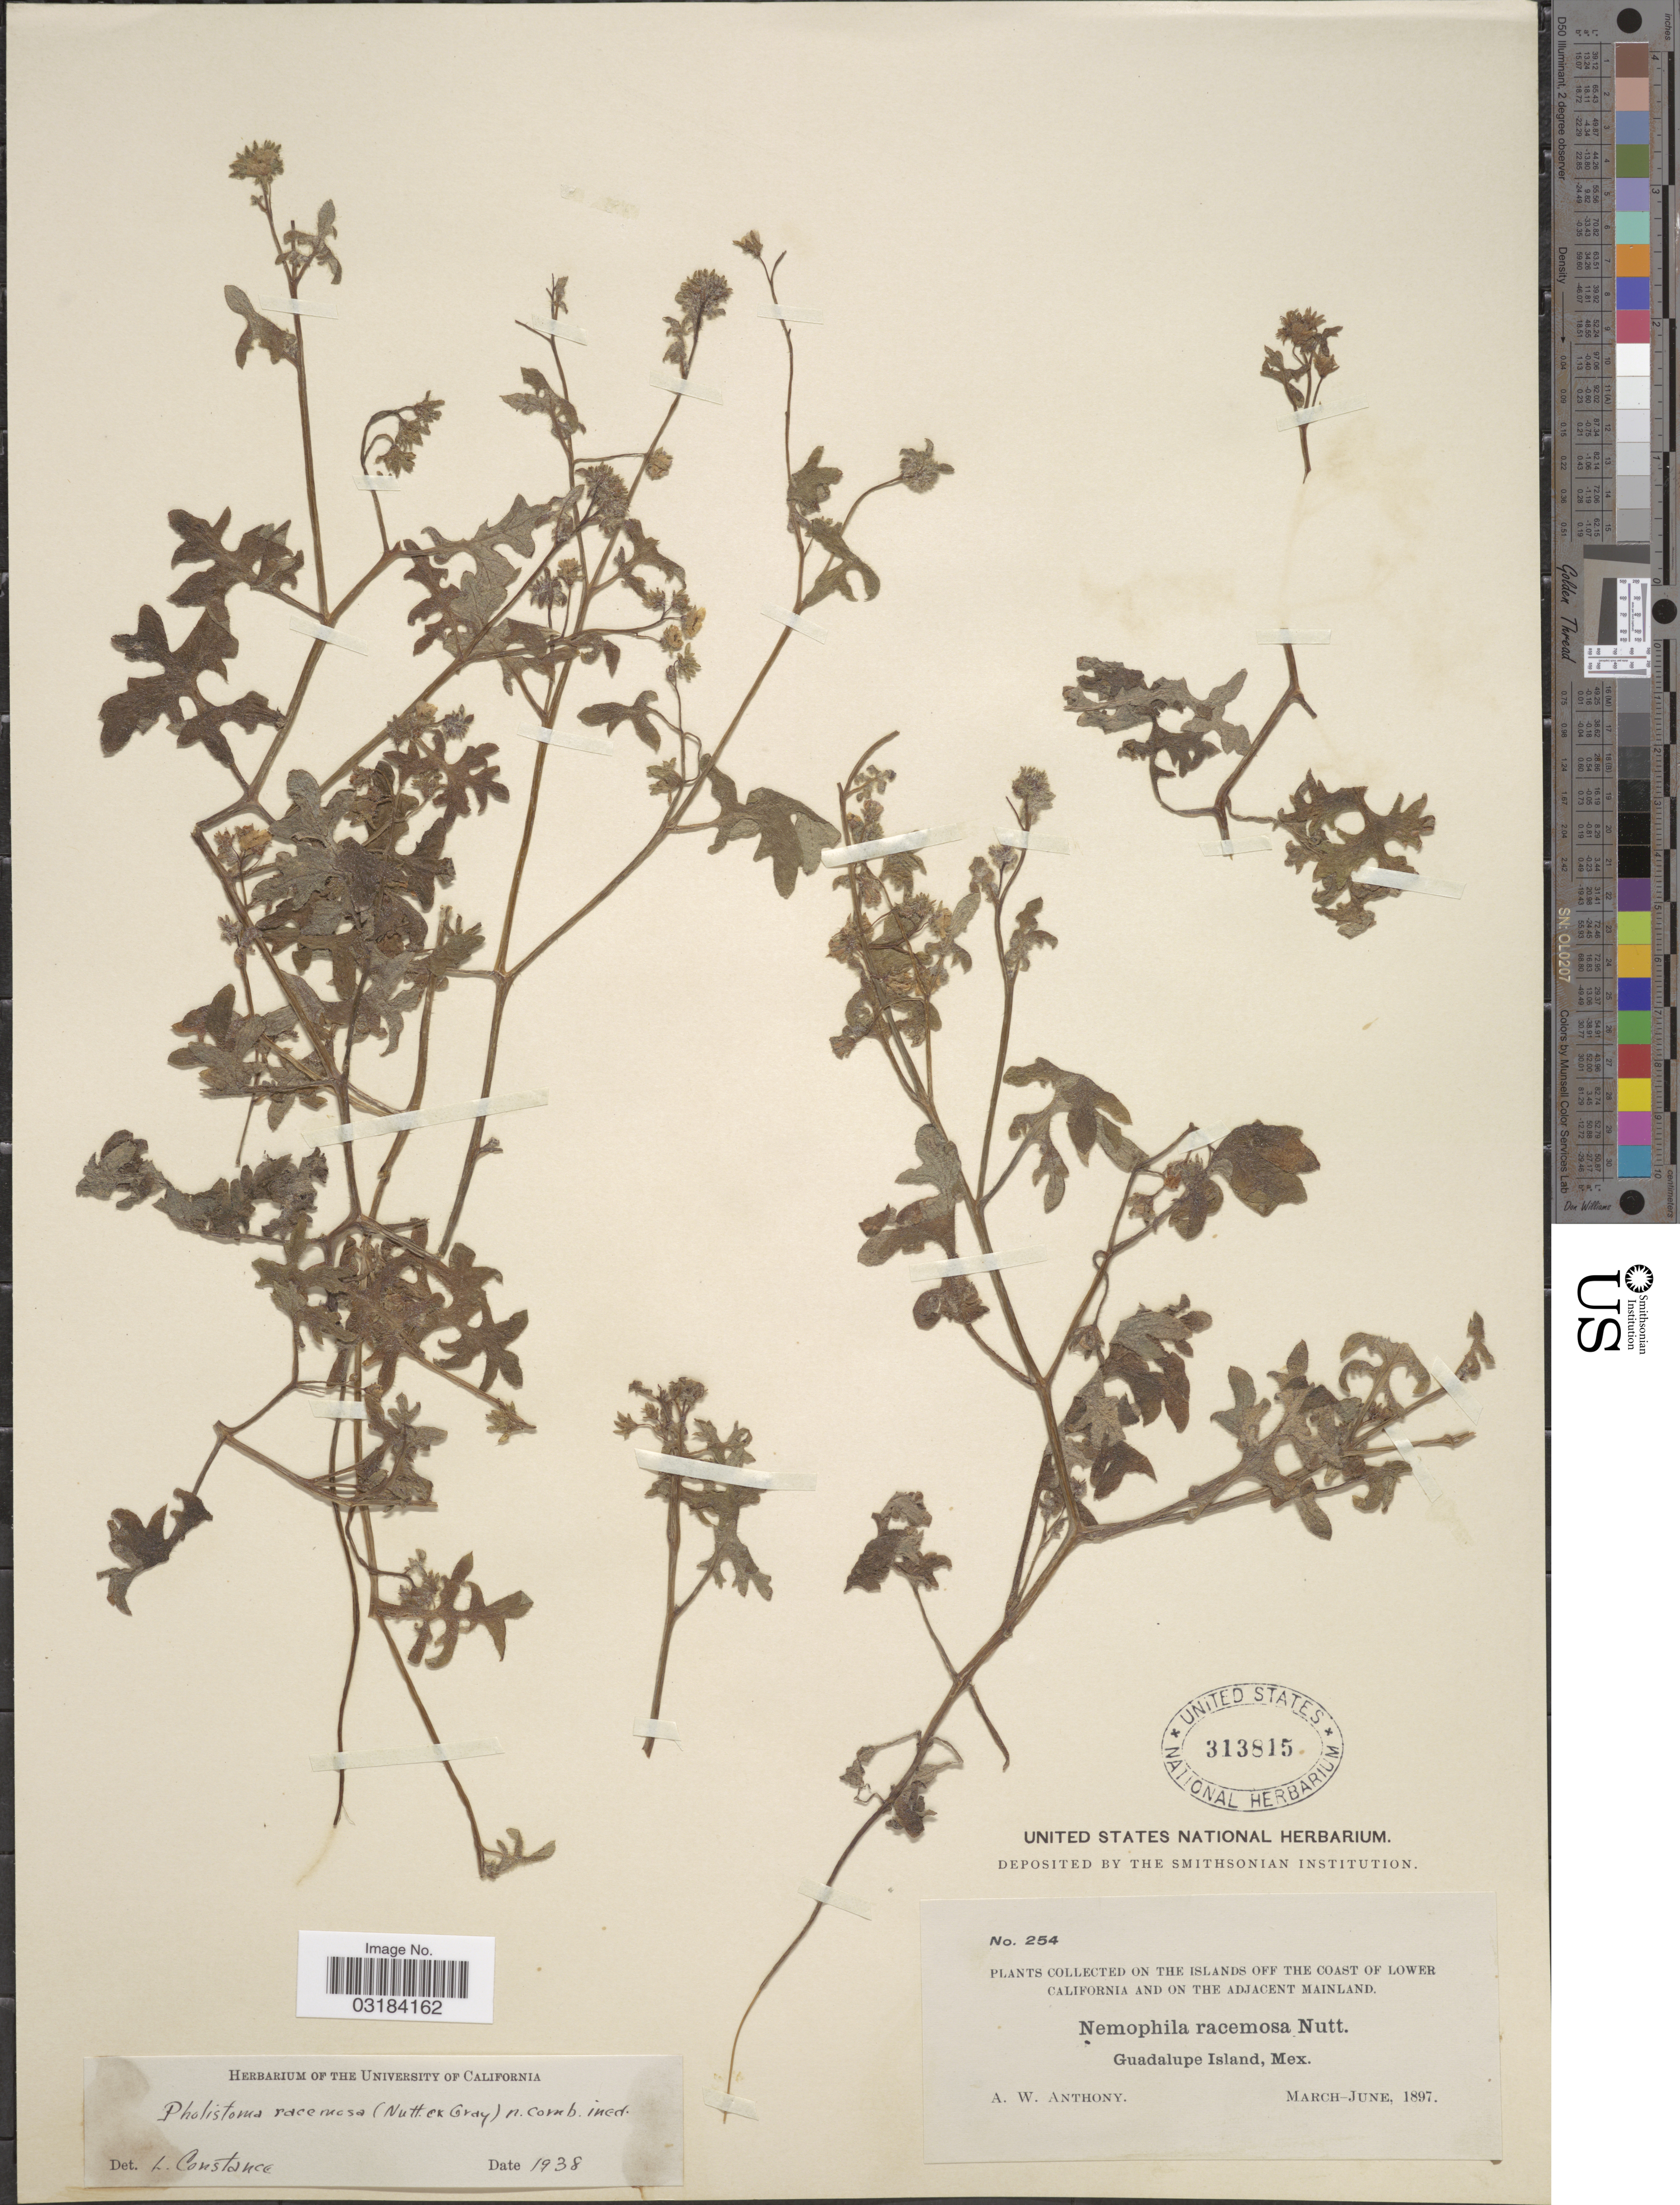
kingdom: Plantae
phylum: Tracheophyta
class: Magnoliopsida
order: Boraginales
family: Hydrophyllaceae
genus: Pholistoma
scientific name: Pholistoma racemosum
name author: (Nutt. ex A. Gray) Constance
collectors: A. W. Anthony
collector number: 254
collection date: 1897-03/1897-06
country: Mexico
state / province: Baja California Norte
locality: On the Islands off the coast of Lower California and on the adjacent mainland. Guadalupe Island.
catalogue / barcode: US 313815